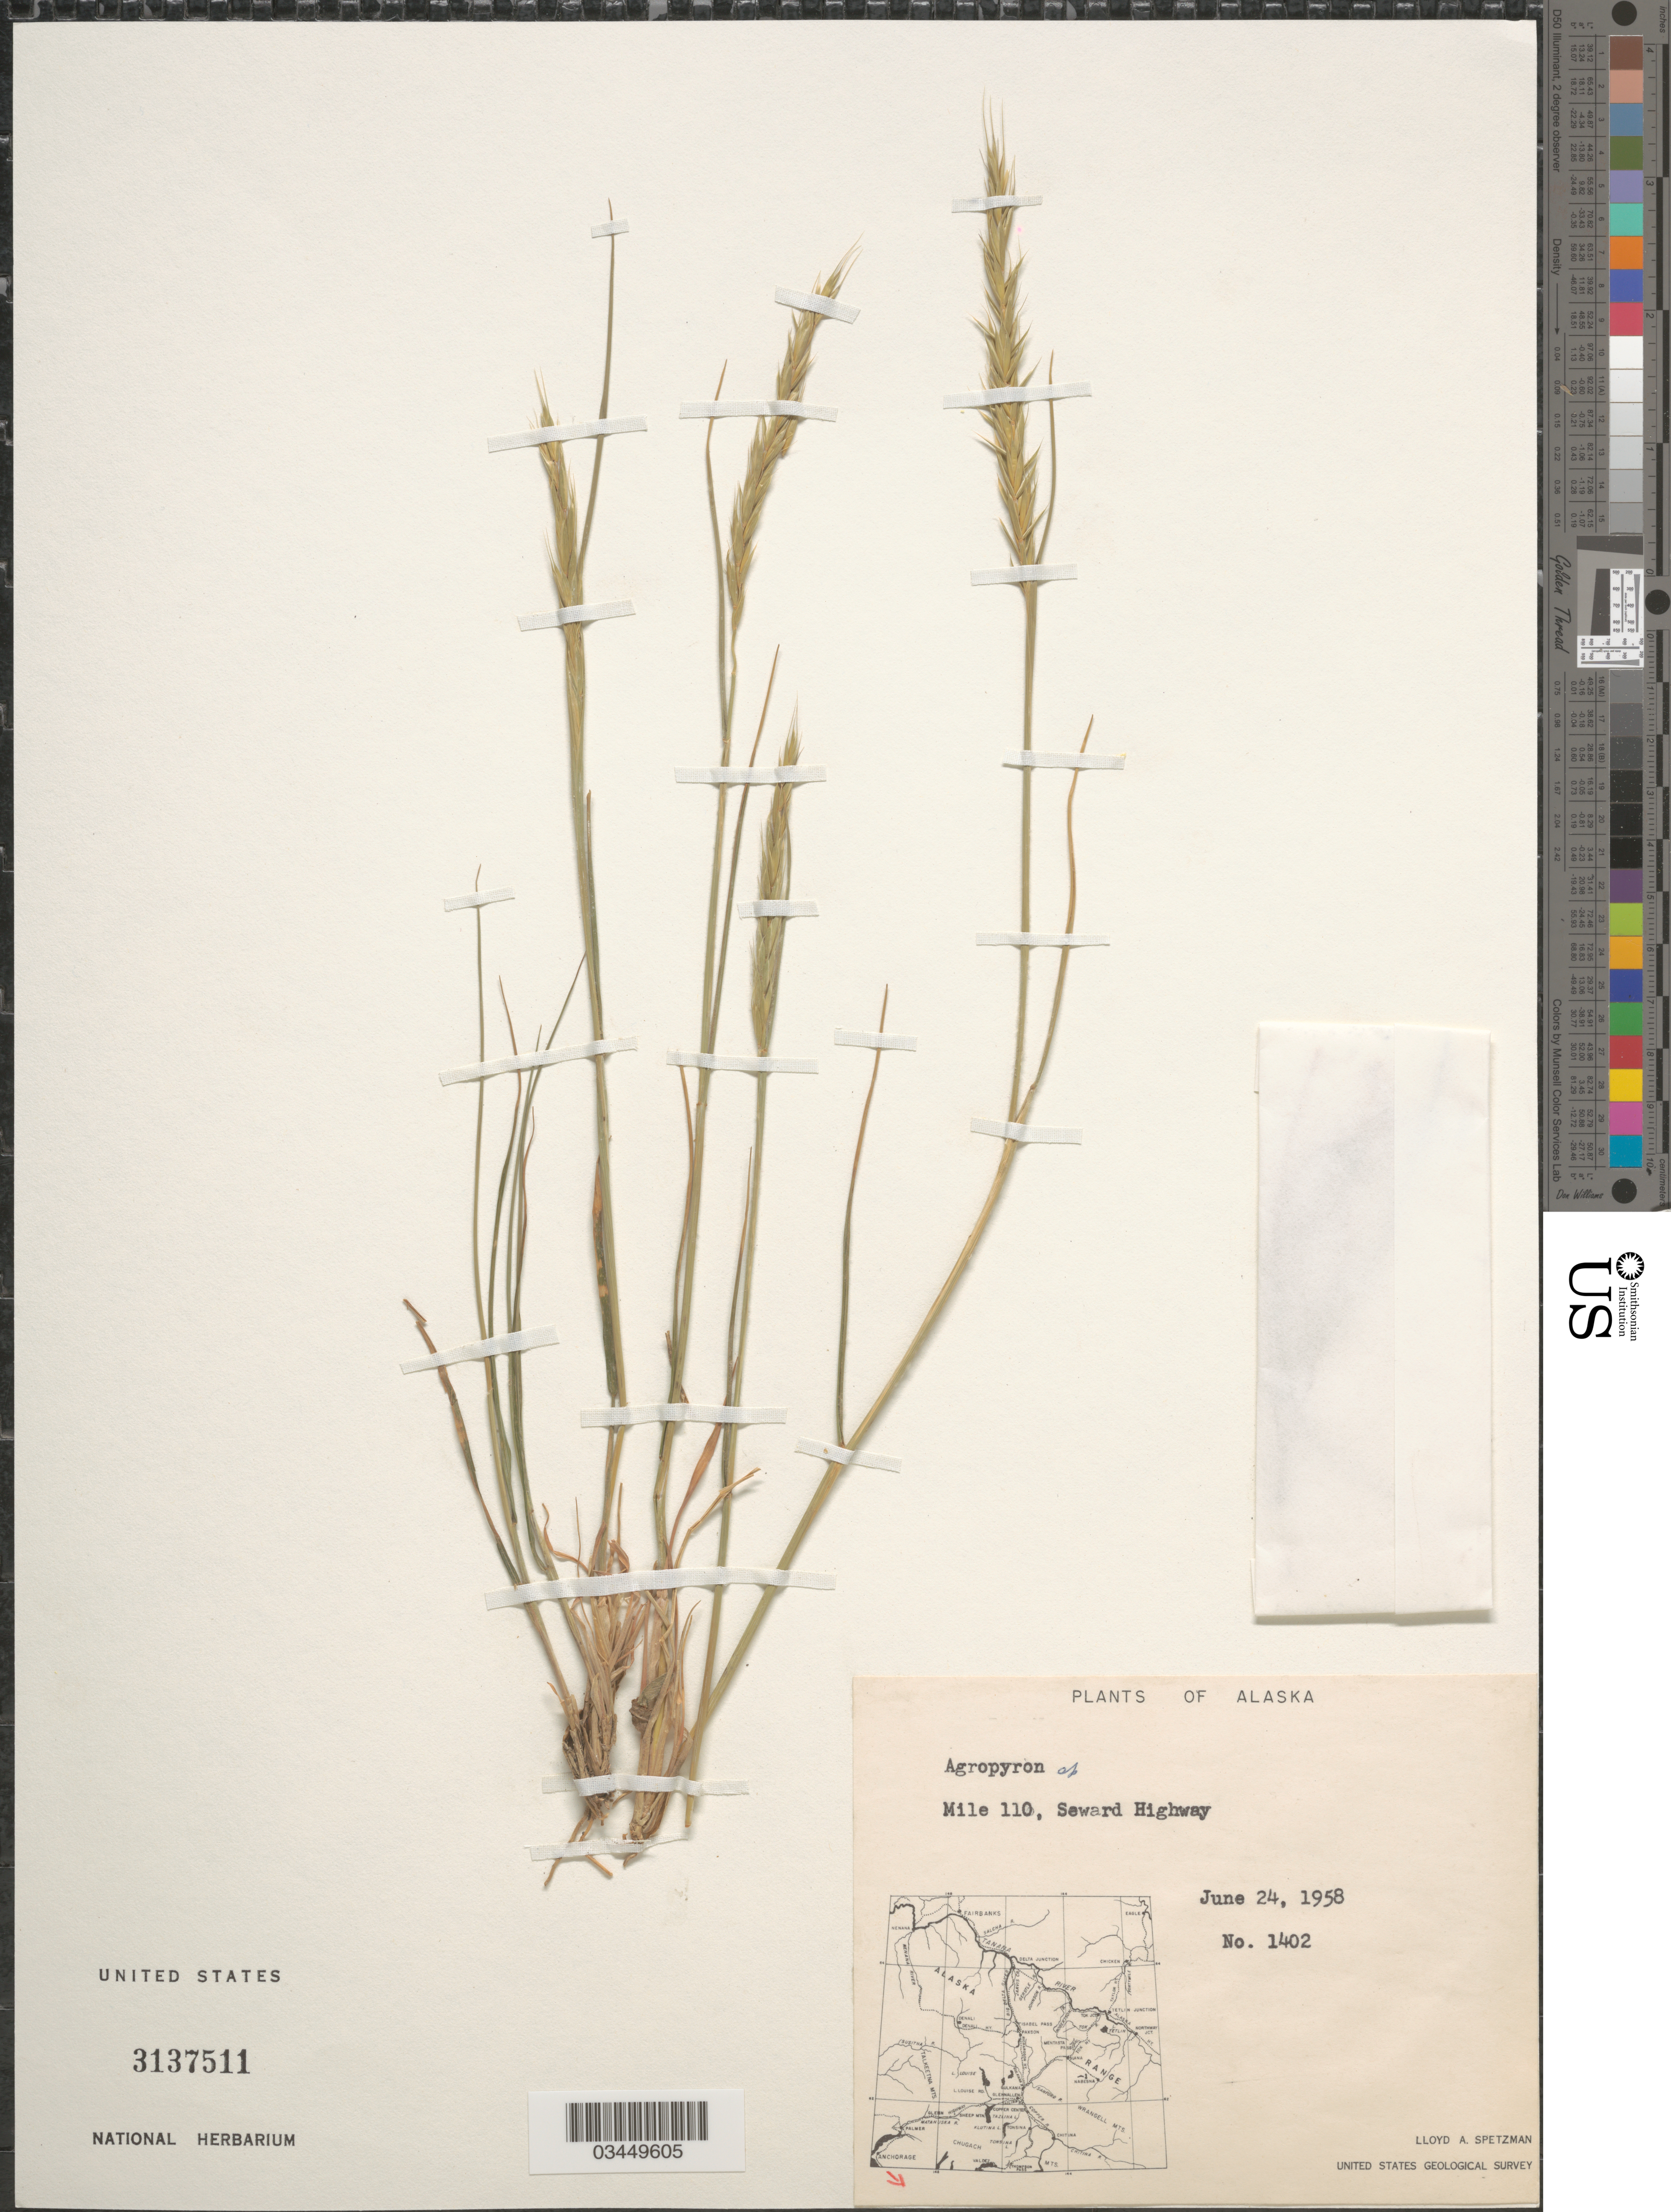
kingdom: Plantae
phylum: Tracheophyta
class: Liliopsida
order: Poales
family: Poaceae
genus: Elymus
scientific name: Elymus sp.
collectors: L. Spetzman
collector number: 1402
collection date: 1958-06-24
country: United States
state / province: Alaska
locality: Mile 110, Seward Highway. United States Geological Survey.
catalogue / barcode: US 3137511